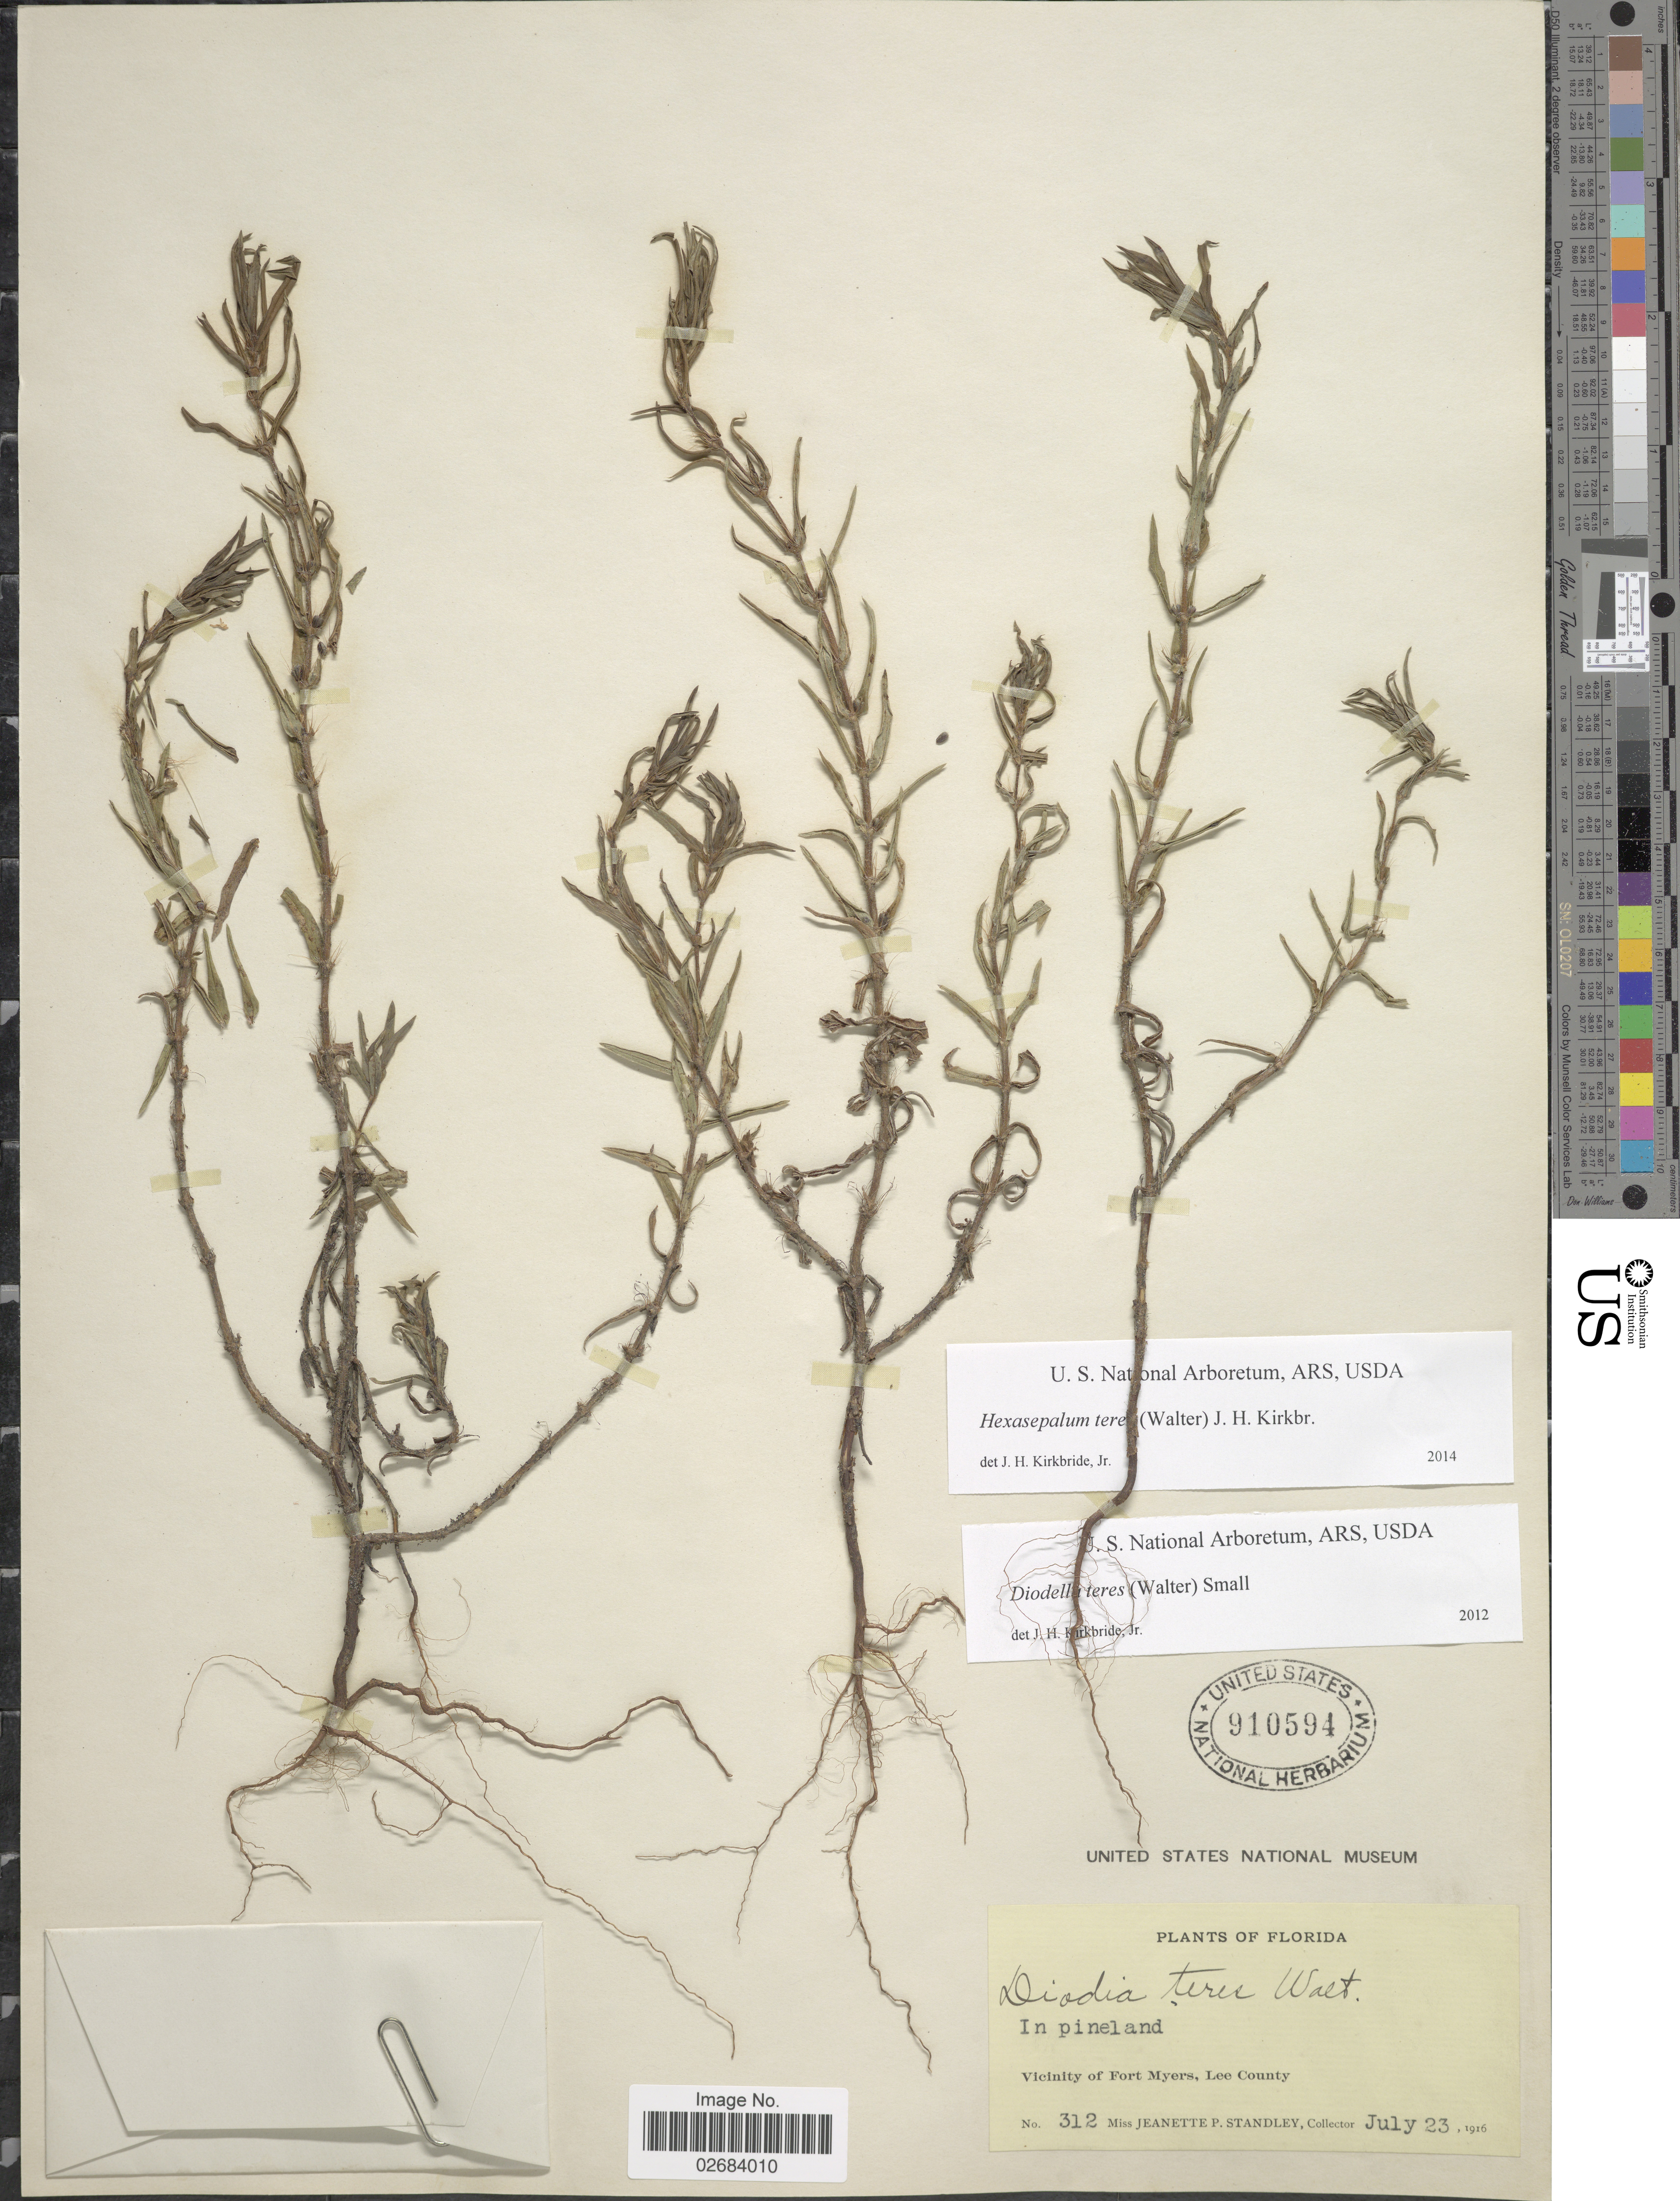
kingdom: Plantae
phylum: Tracheophyta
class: Magnoliopsida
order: Gentianales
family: Rubiaceae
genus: Diodia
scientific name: Diodia teres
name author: Walter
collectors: J. P. Standley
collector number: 312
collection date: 1916-07-23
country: United States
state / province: Florida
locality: In pineland, Vicinity of Fort Myers, Lee County.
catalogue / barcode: US 910594